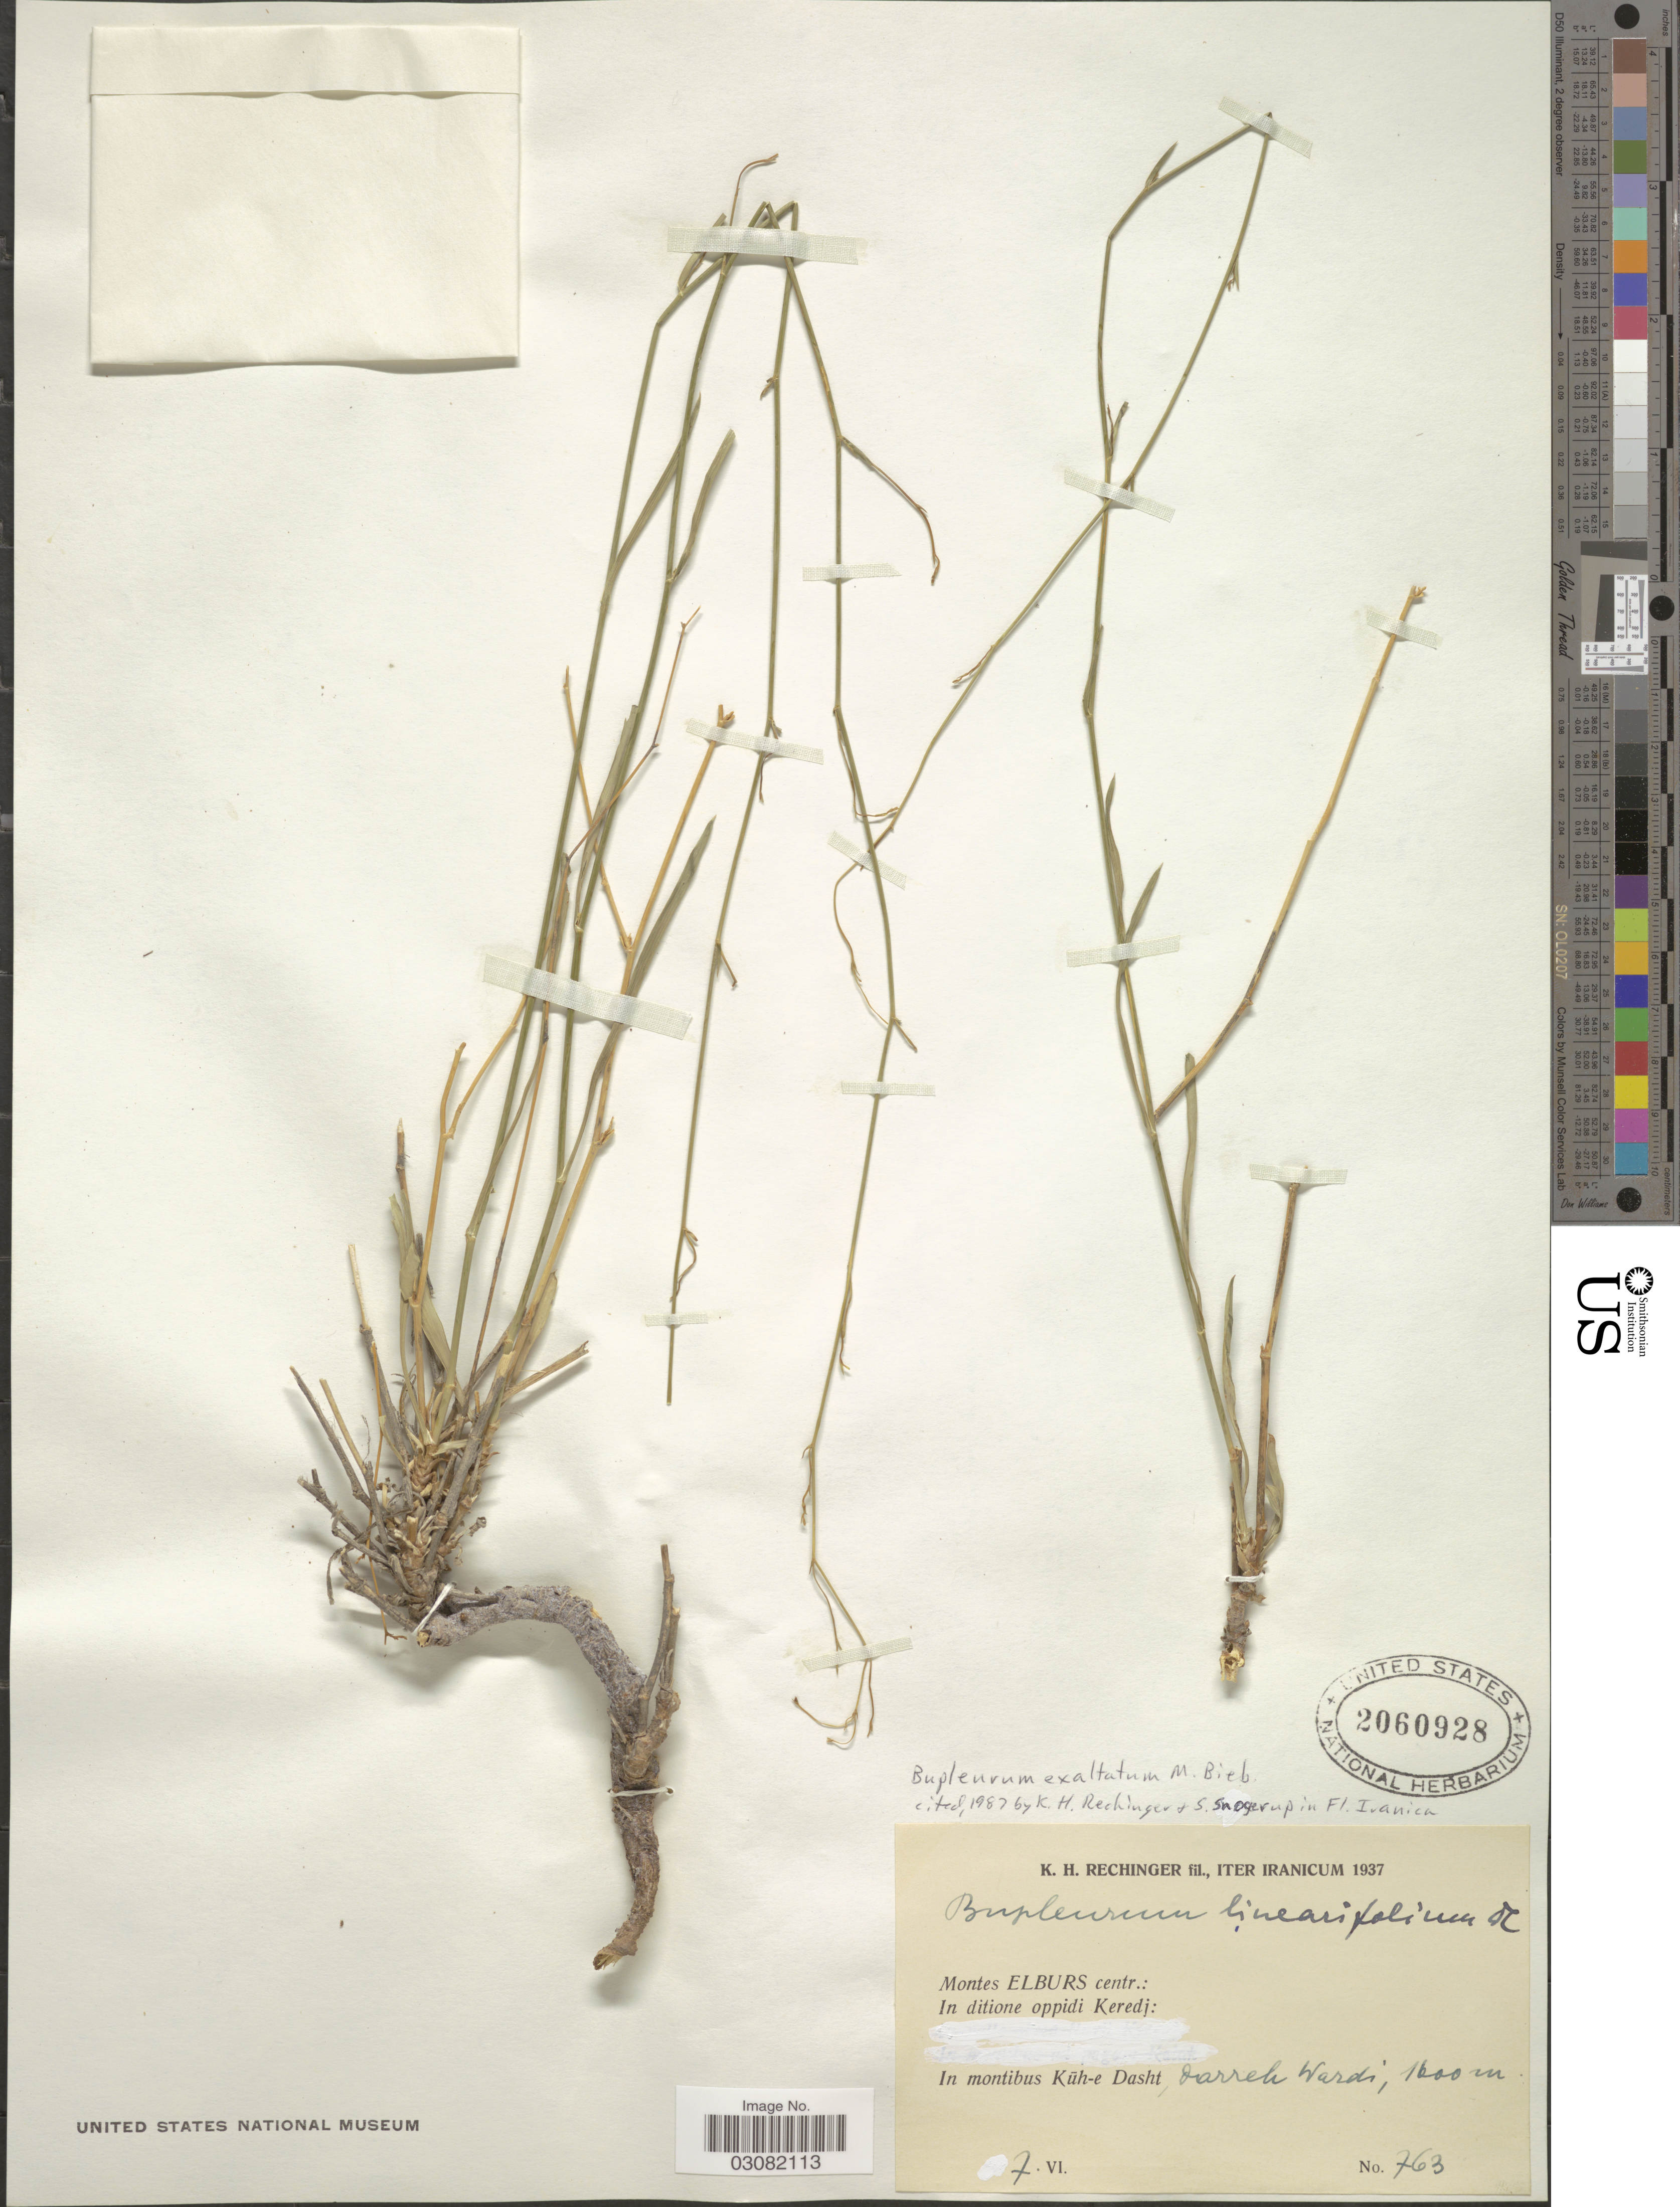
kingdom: Plantae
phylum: Tracheophyta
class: Magnoliopsida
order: Apiales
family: Apiaceae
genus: Bupleurum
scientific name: Bupleurum exaltatum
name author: M. Bieb.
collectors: K. H. Rechinger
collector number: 763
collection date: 1937-06-07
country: Iran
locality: Montes Elburs centr.: In ditione oppidi Keredj: In montibus Küh-e Dasht, darreh [interpreted] Wardi.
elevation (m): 1600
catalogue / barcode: US 2060928